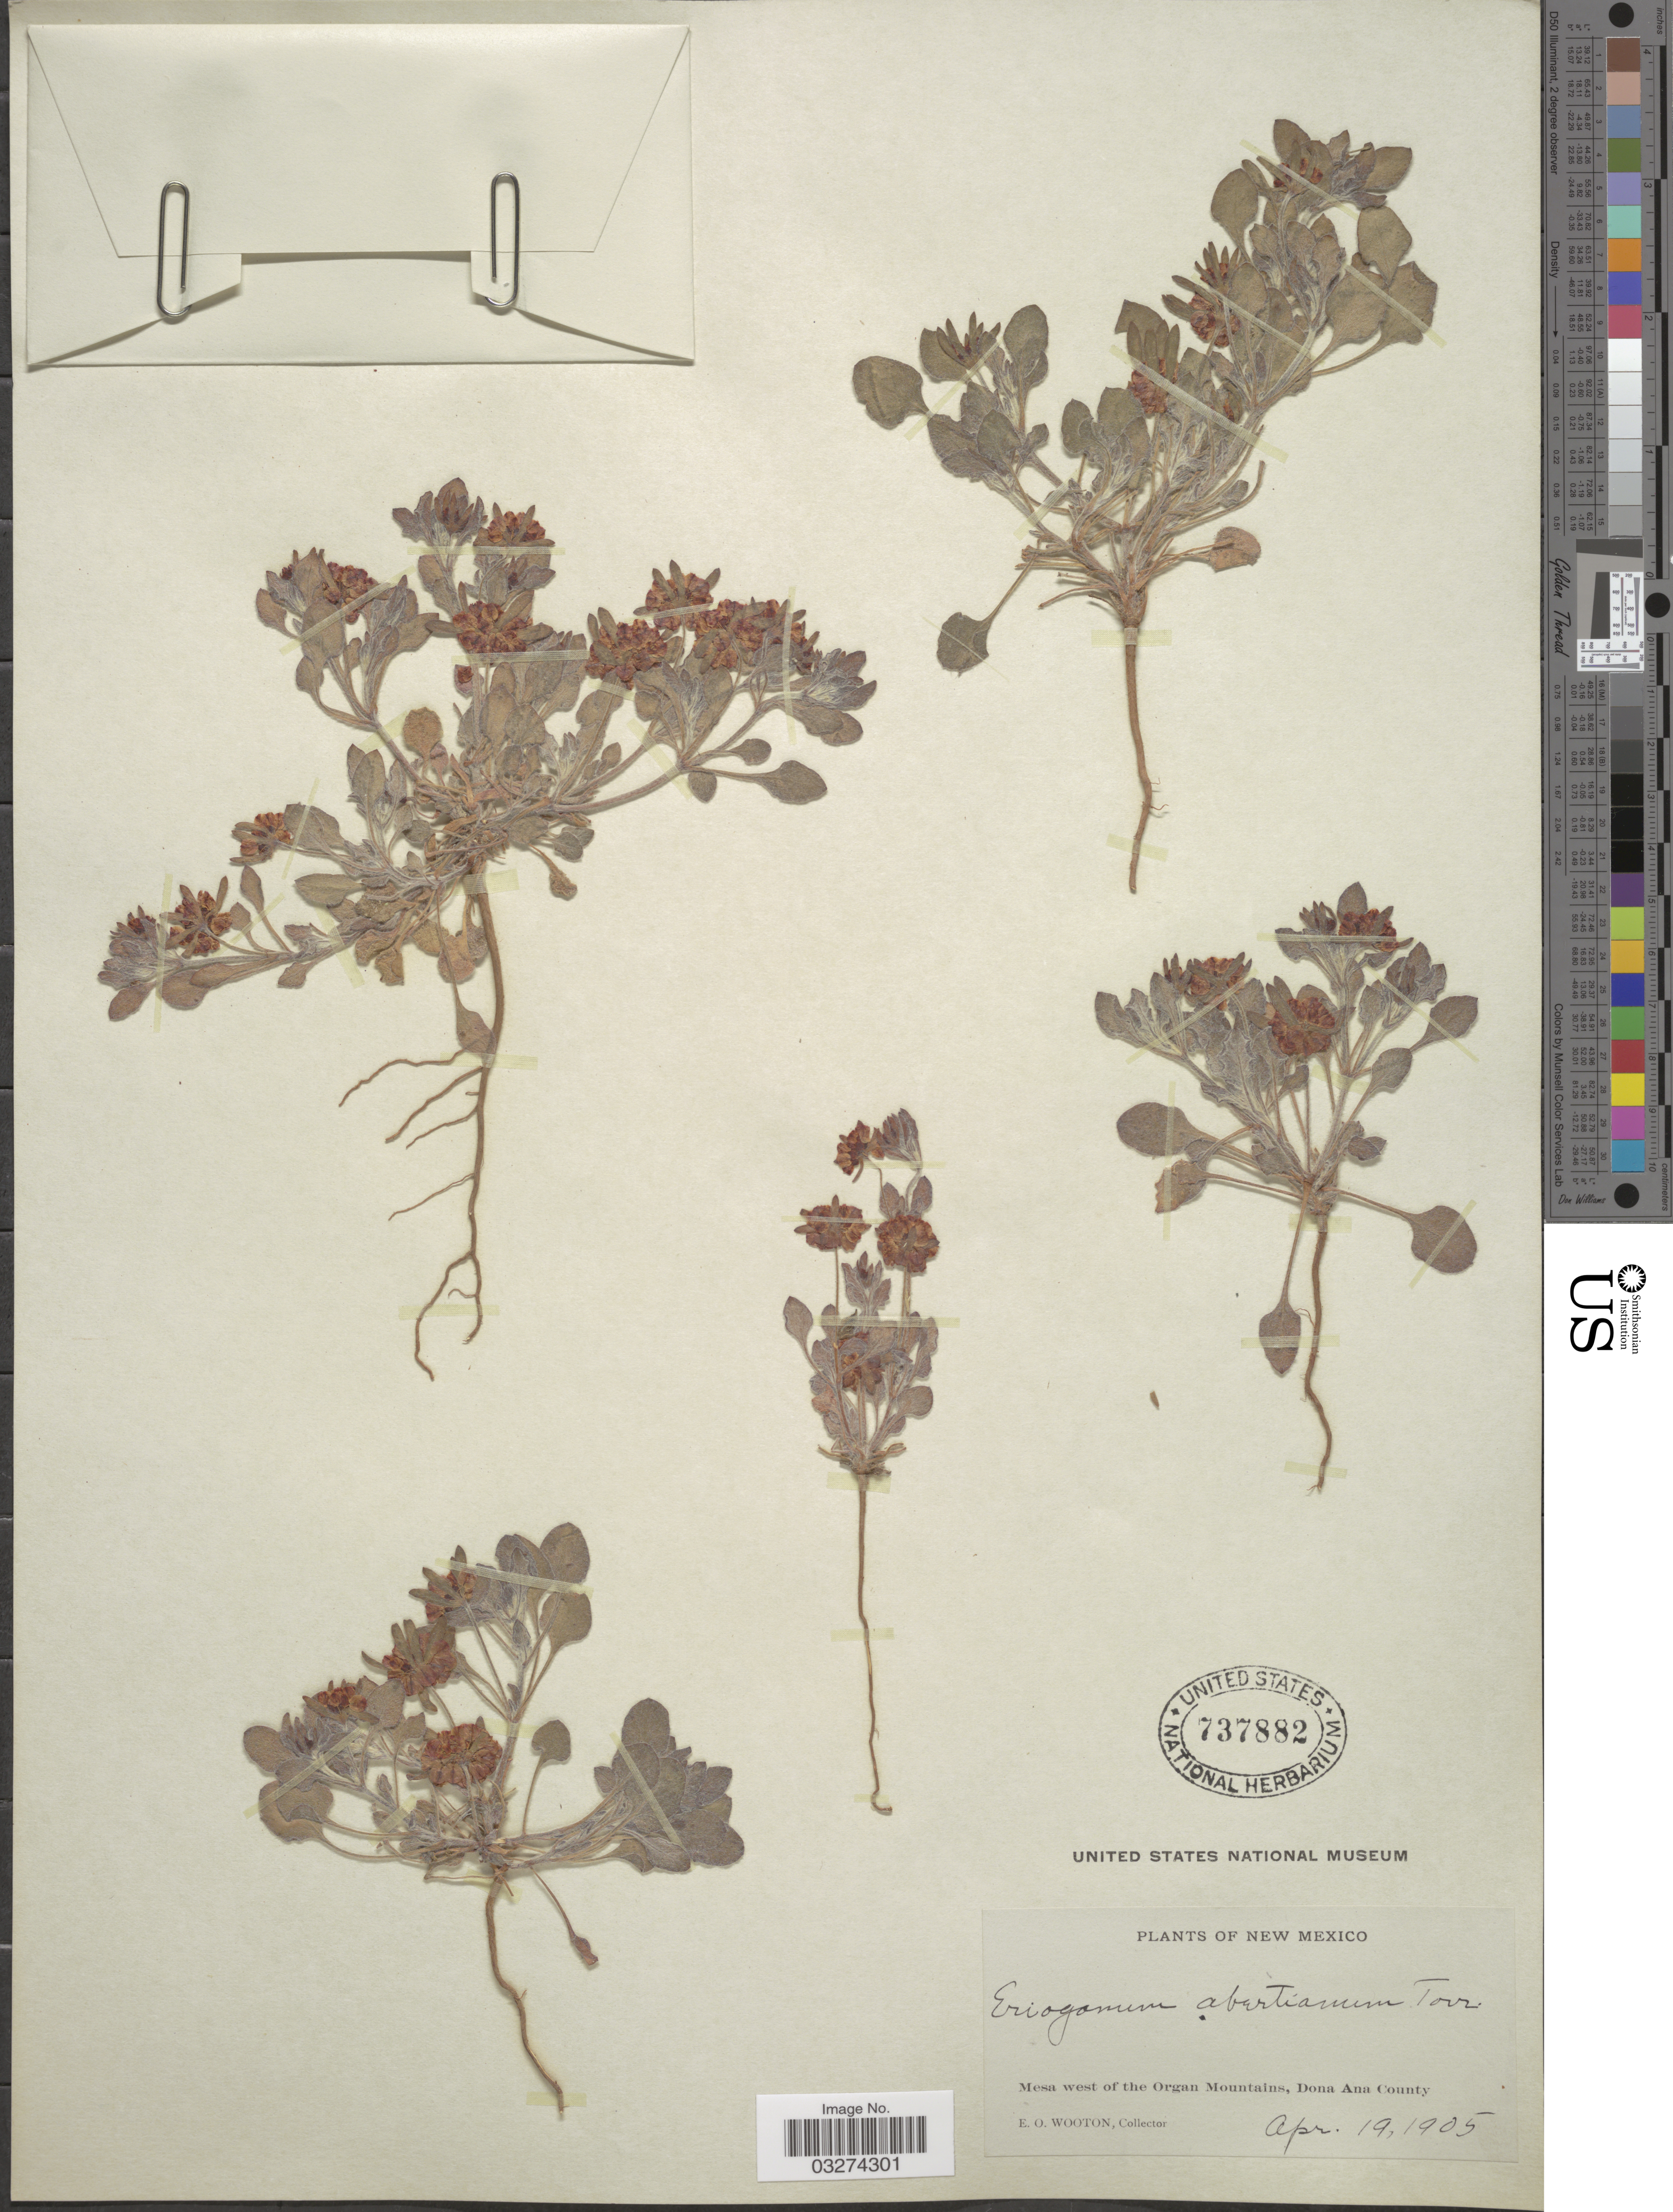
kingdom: Plantae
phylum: Tracheophyta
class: Magnoliopsida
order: Caryophyllales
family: Polygonaceae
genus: Eriogonum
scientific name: Eriogonum abertianum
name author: Torr.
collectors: E. O. Wooton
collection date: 1905-04-19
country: United States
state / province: New Mexico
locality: Mesa west of the Organ Mountains, Dona Ana County.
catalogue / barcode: US 737882